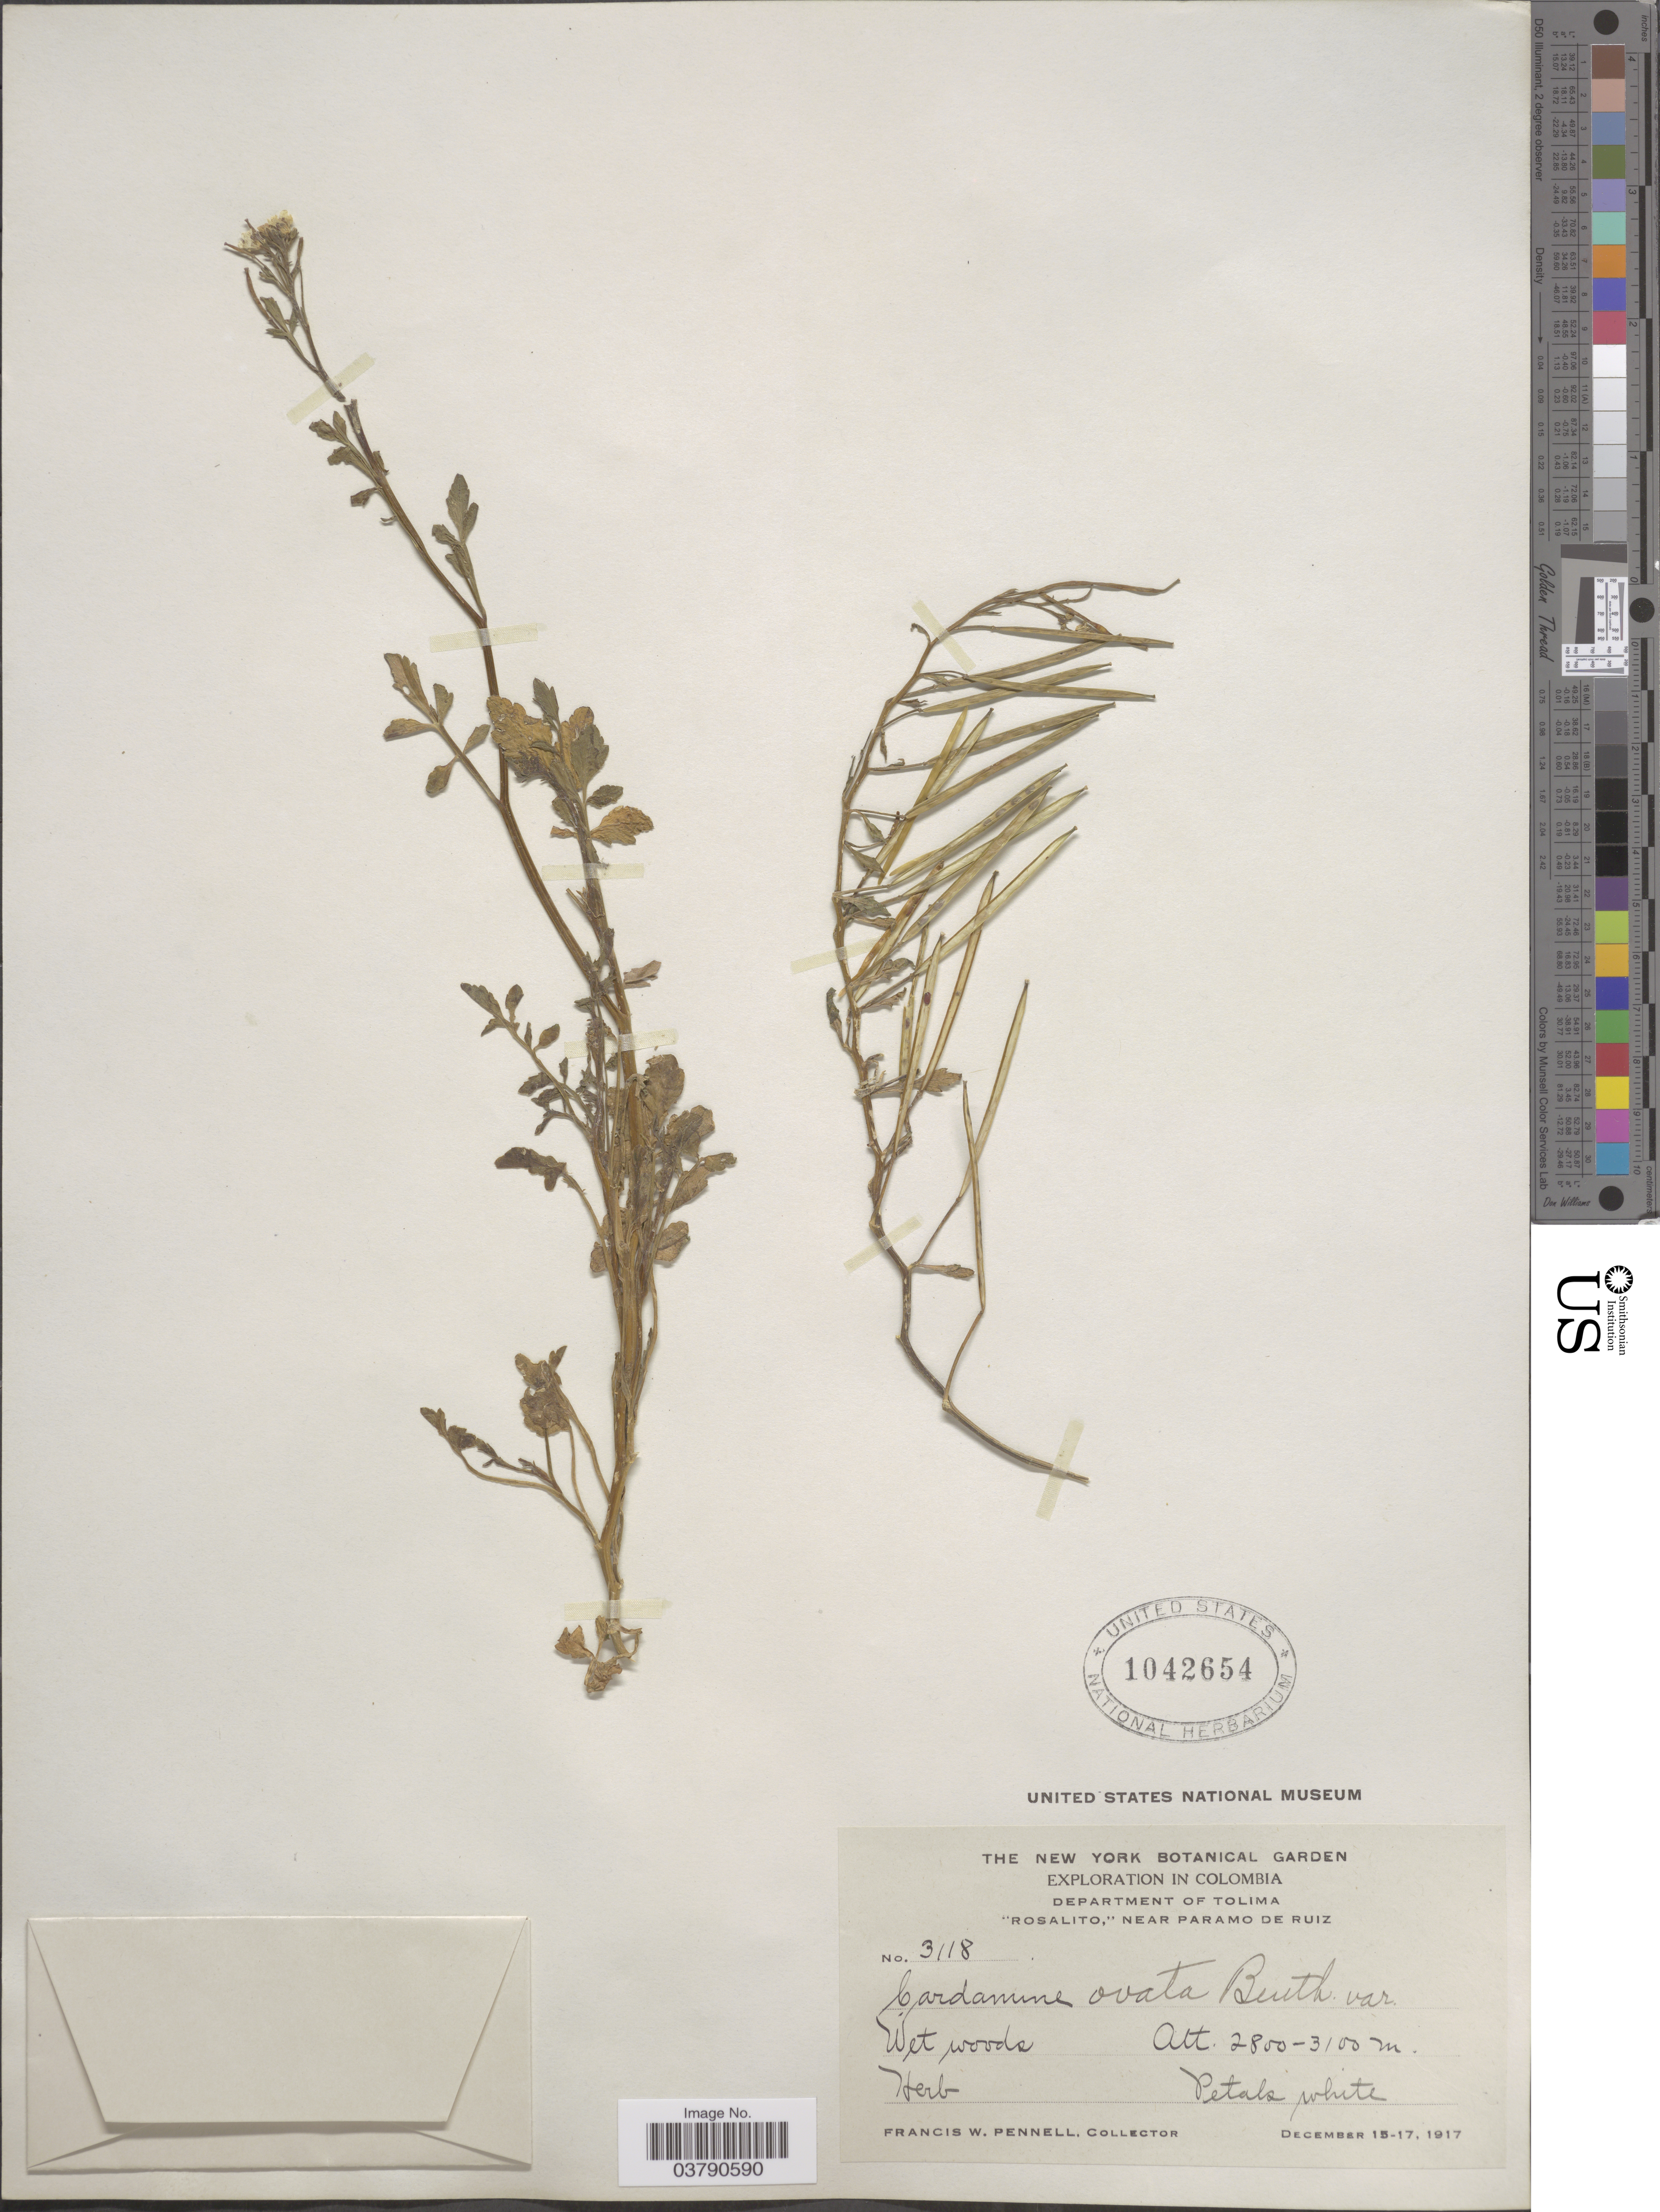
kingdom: Plantae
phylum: Tracheophyta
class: Magnoliopsida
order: Brassicales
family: Brassicaceae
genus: Cardamine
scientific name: Cardamine ovata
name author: Benth.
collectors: F. W. Pennell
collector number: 3118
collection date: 1917-12-15/1917-12-17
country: Colombia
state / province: Tolima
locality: Department of Tolima. "Rosalito," near Paramo de Ruiz.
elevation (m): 2800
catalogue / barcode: US 1042654